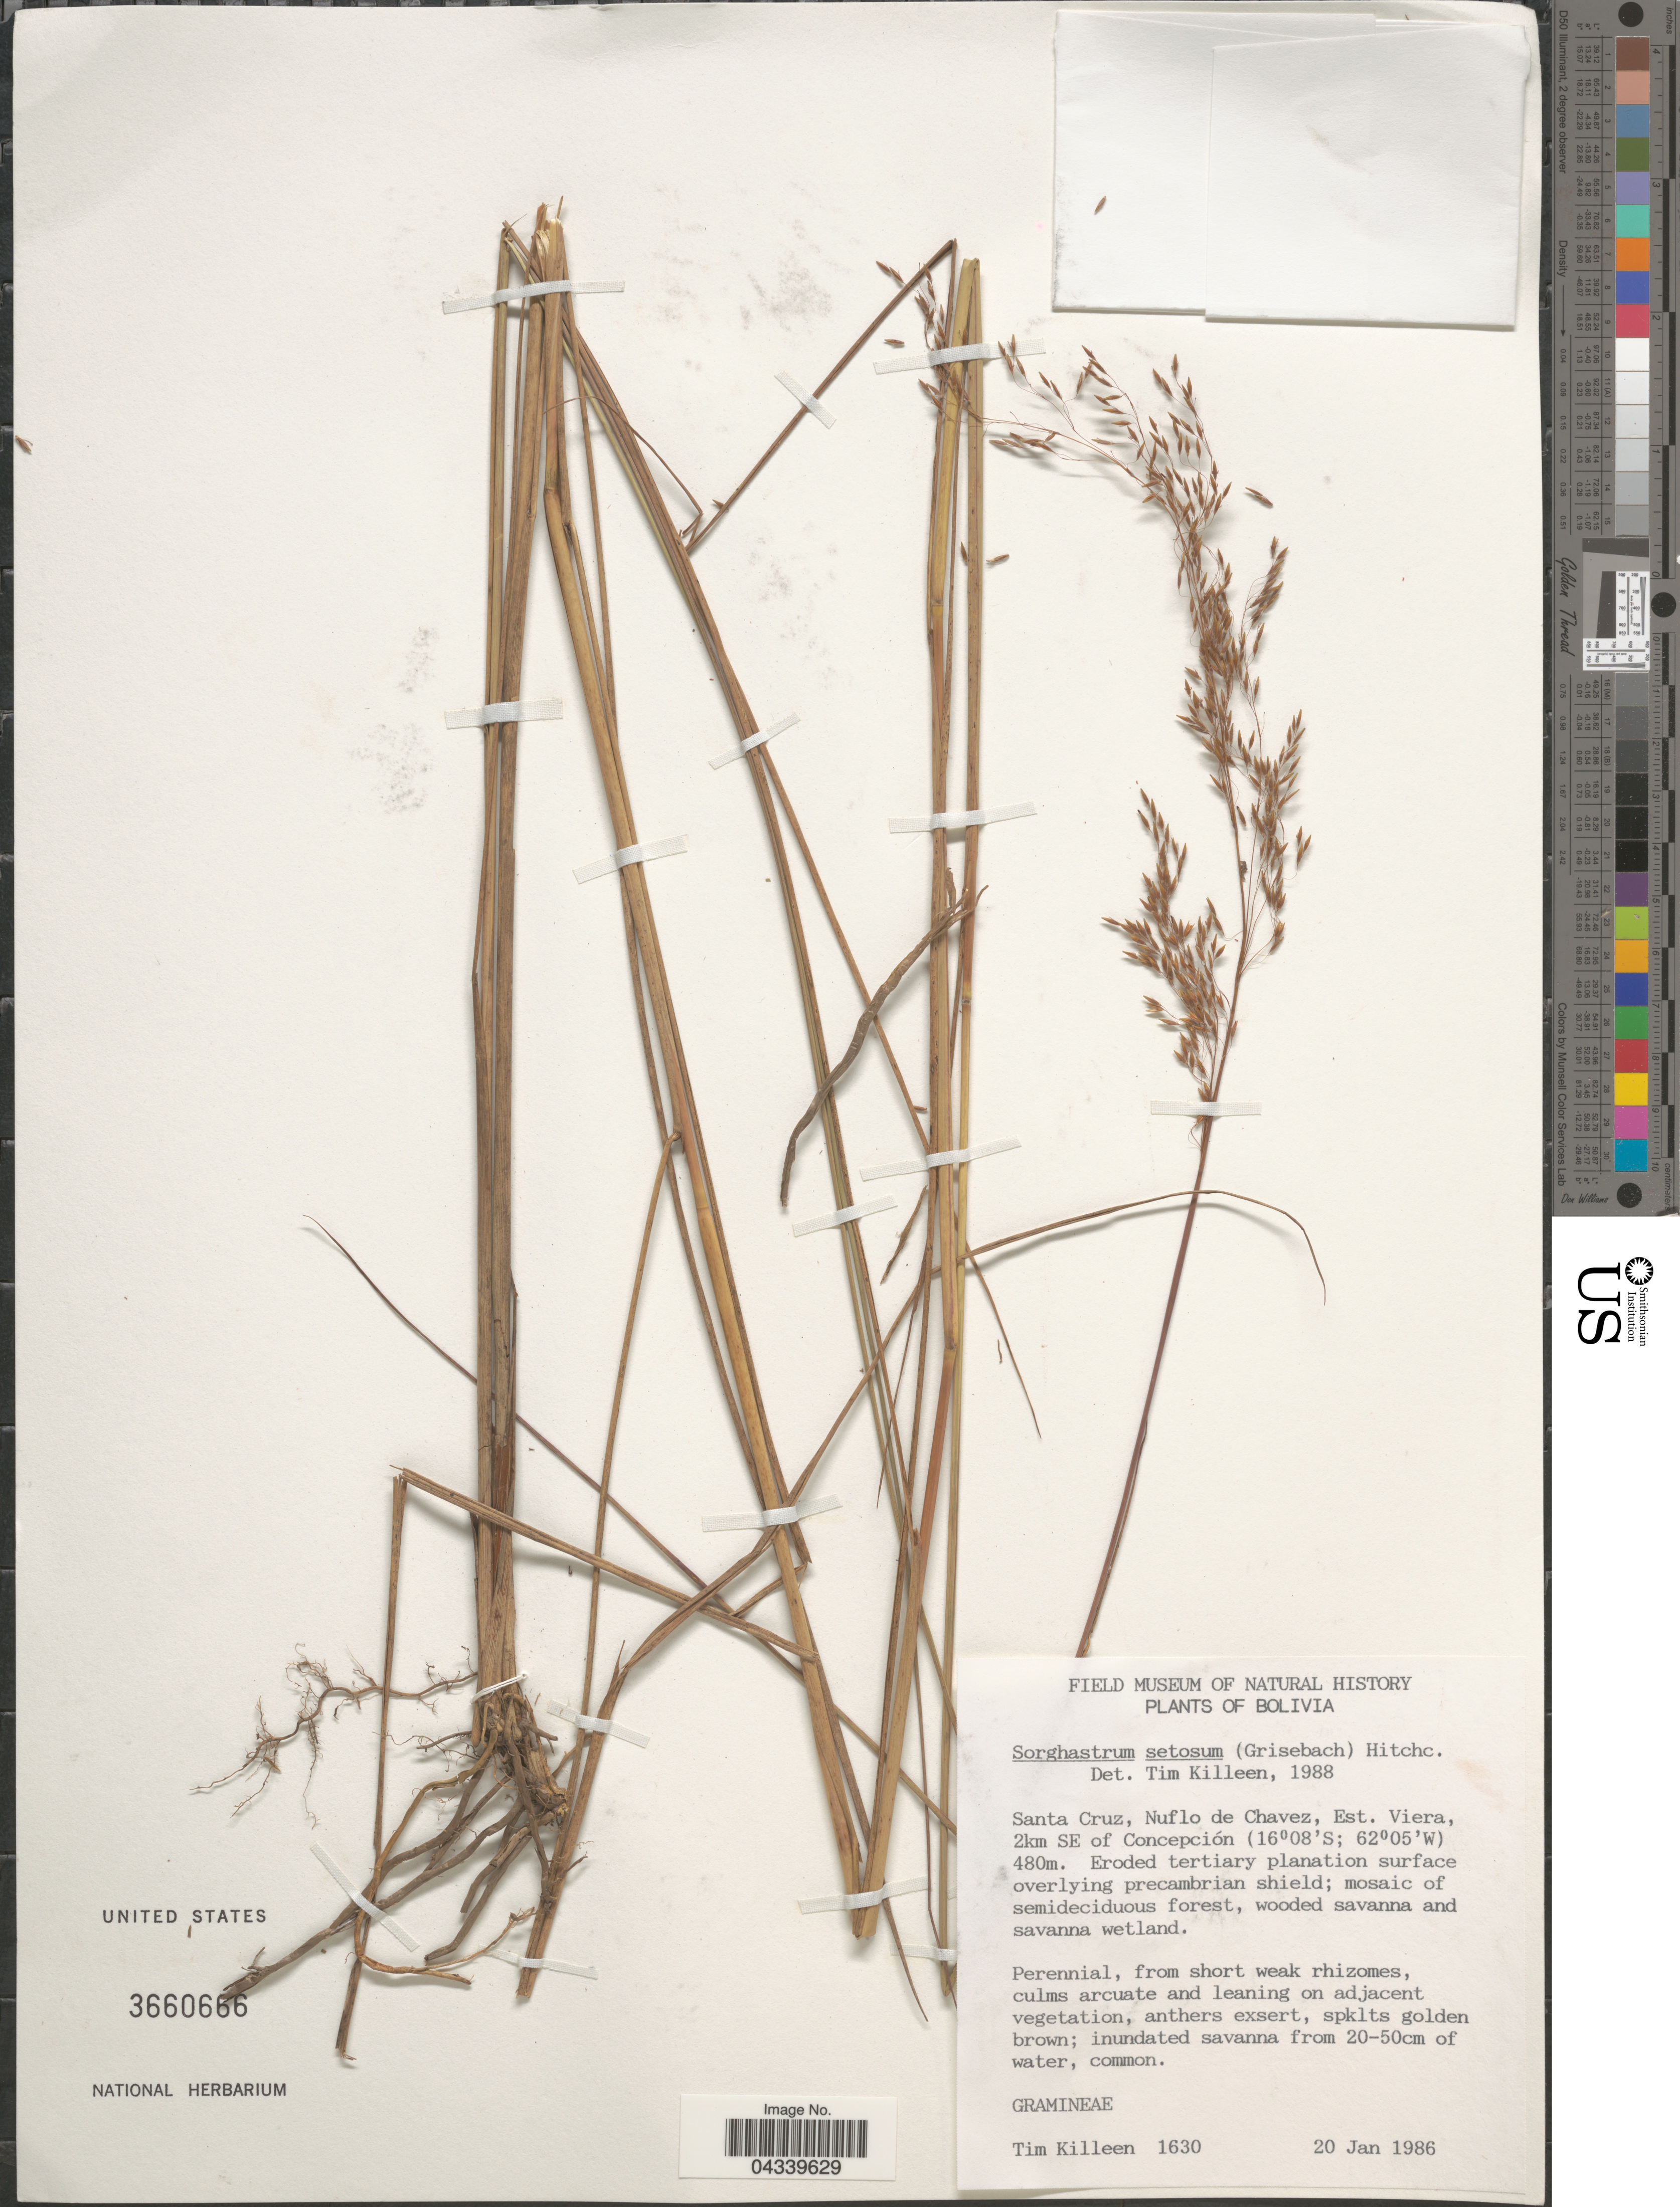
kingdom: Plantae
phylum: Tracheophyta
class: Liliopsida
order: Poales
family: Poaceae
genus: Sorghastrum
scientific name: Sorghastrum setosum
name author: (Griseb.) Hitchc.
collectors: T. J. Killeen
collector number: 1630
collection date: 1986-01-20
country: Bolivia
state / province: Santa Cruz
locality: Nuflo de Chavez, Est. Viera, 2km SE of Concepción.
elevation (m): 480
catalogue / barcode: US 3660666